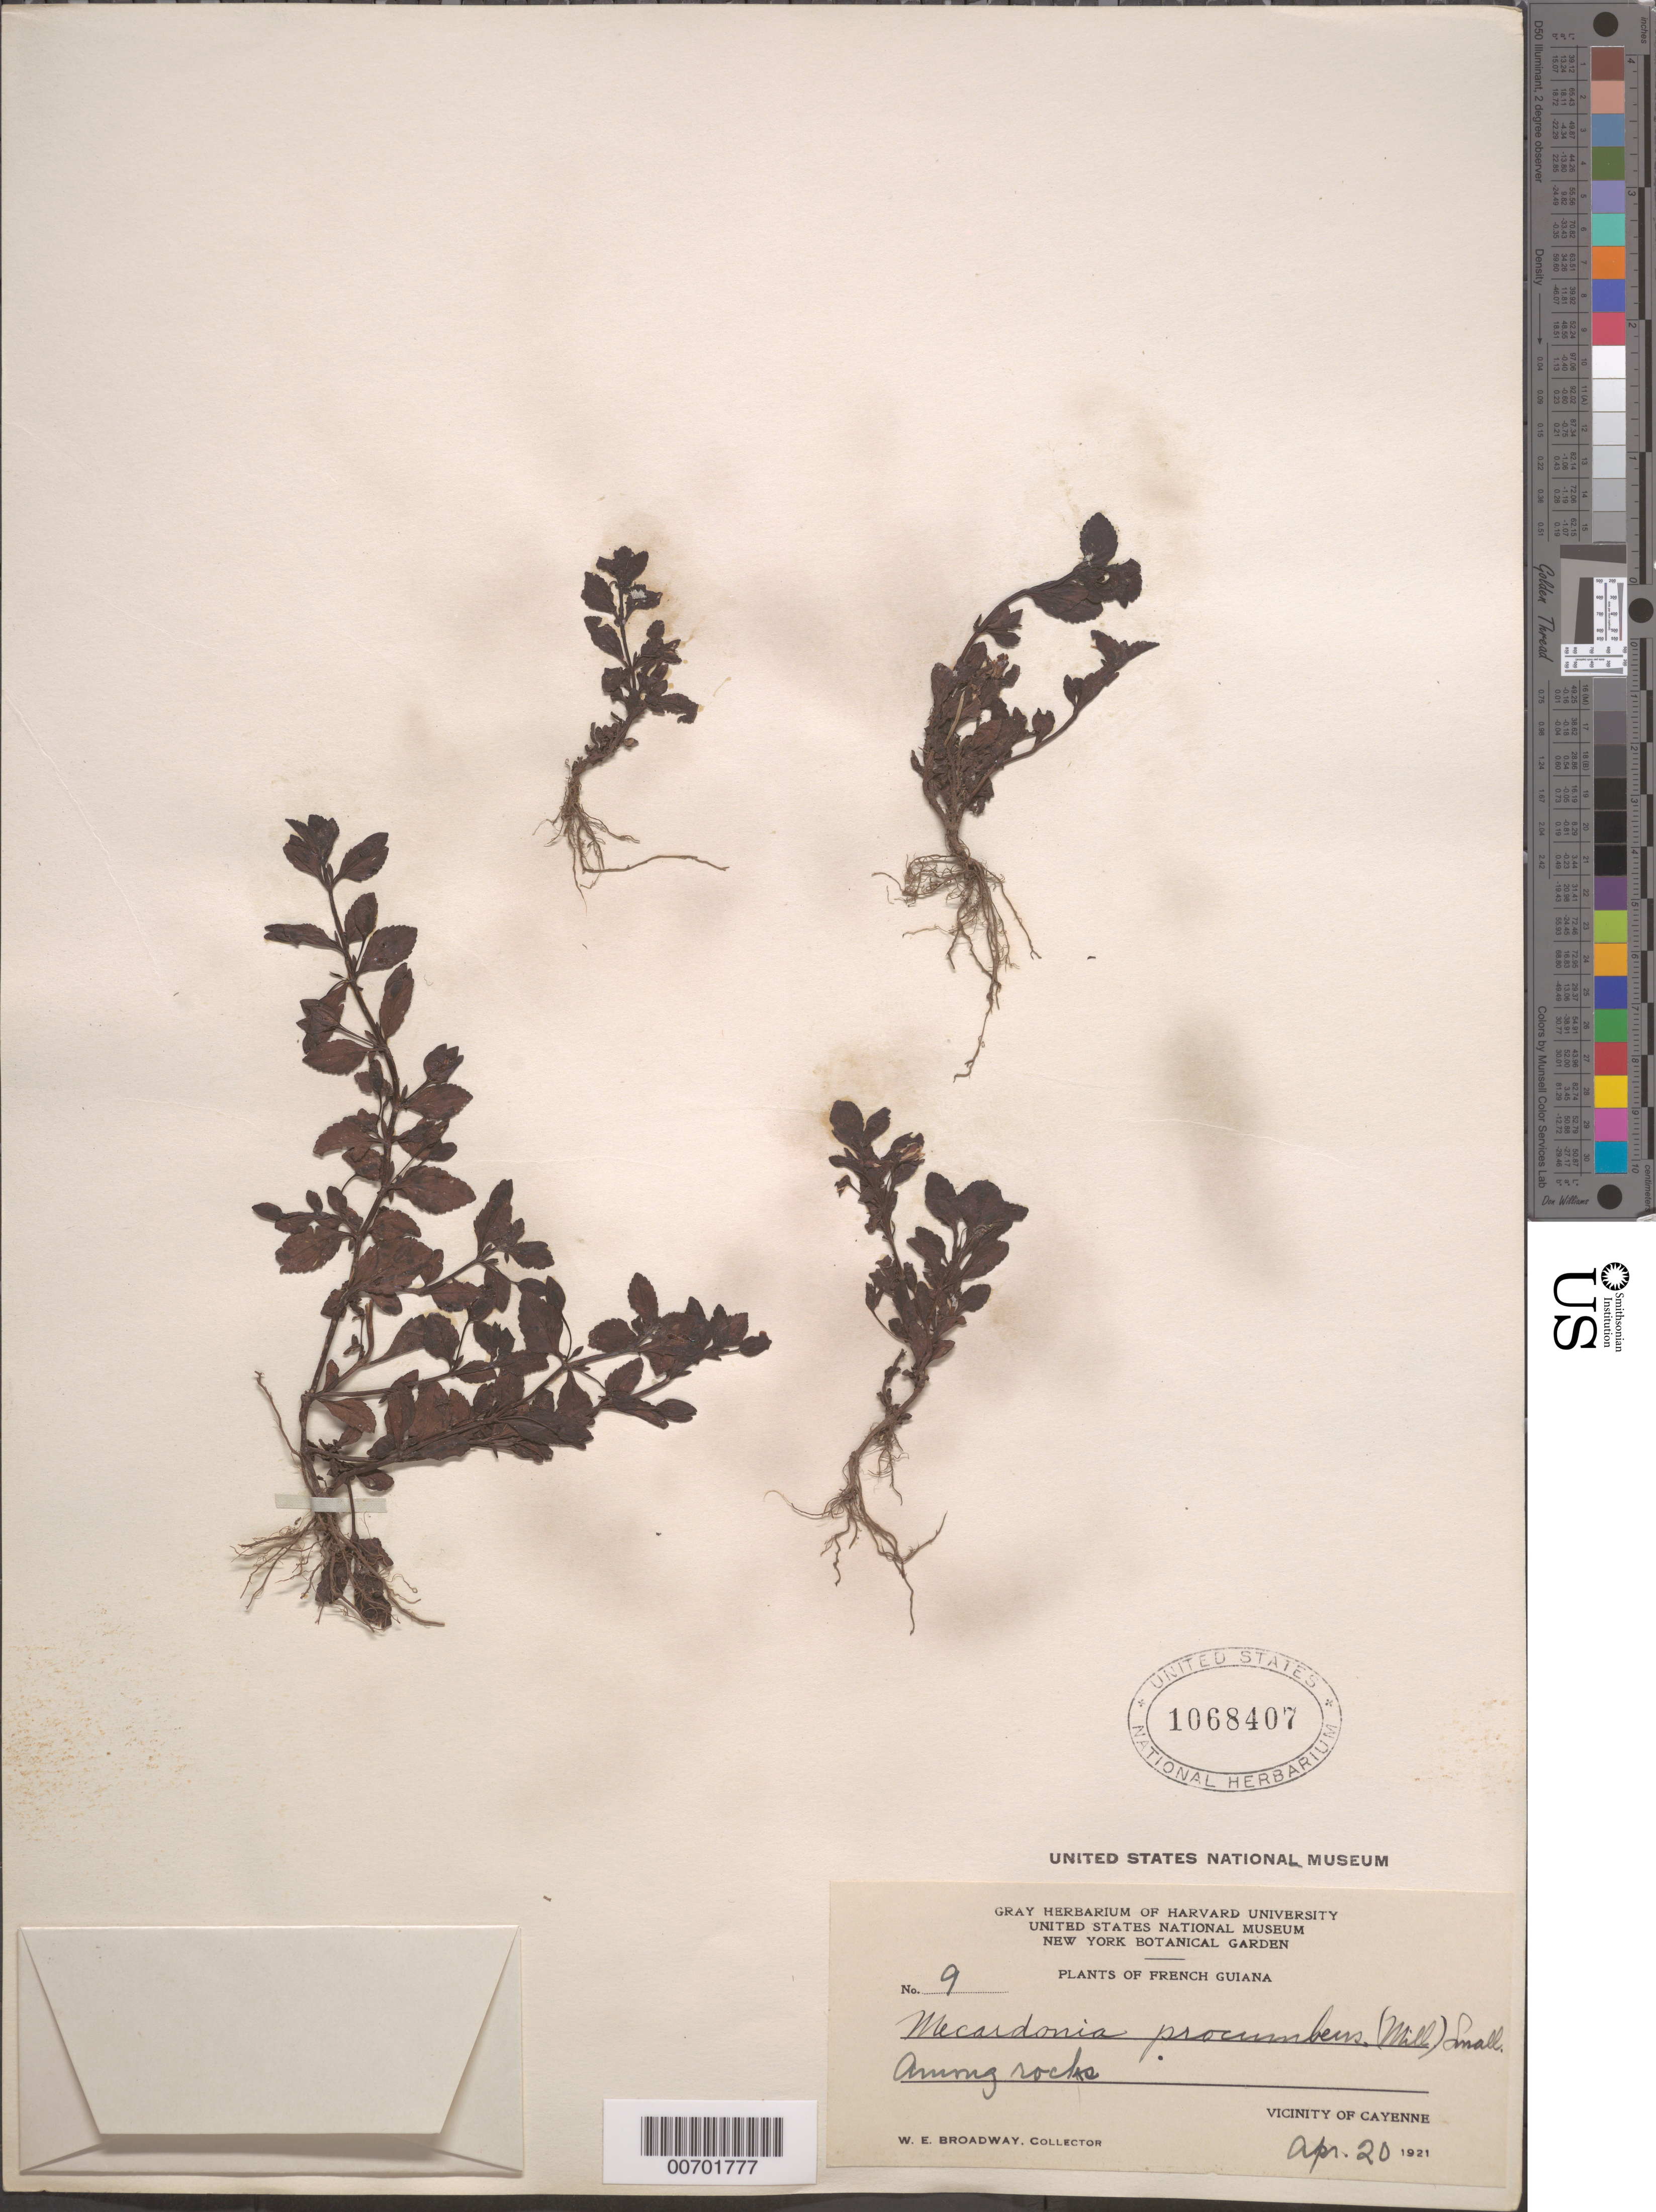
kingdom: Plantae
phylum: Tracheophyta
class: Magnoliopsida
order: Lamiales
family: Plantaginaceae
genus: Mecardonia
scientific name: Mecardonia procumbens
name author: (Mill.) Small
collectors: W. E. Broadway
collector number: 9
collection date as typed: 20-Apr-20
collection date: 1920-04-20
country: French Guiana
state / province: Cayenne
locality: Cayenne, vic.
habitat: Among rocks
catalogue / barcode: US 1068407